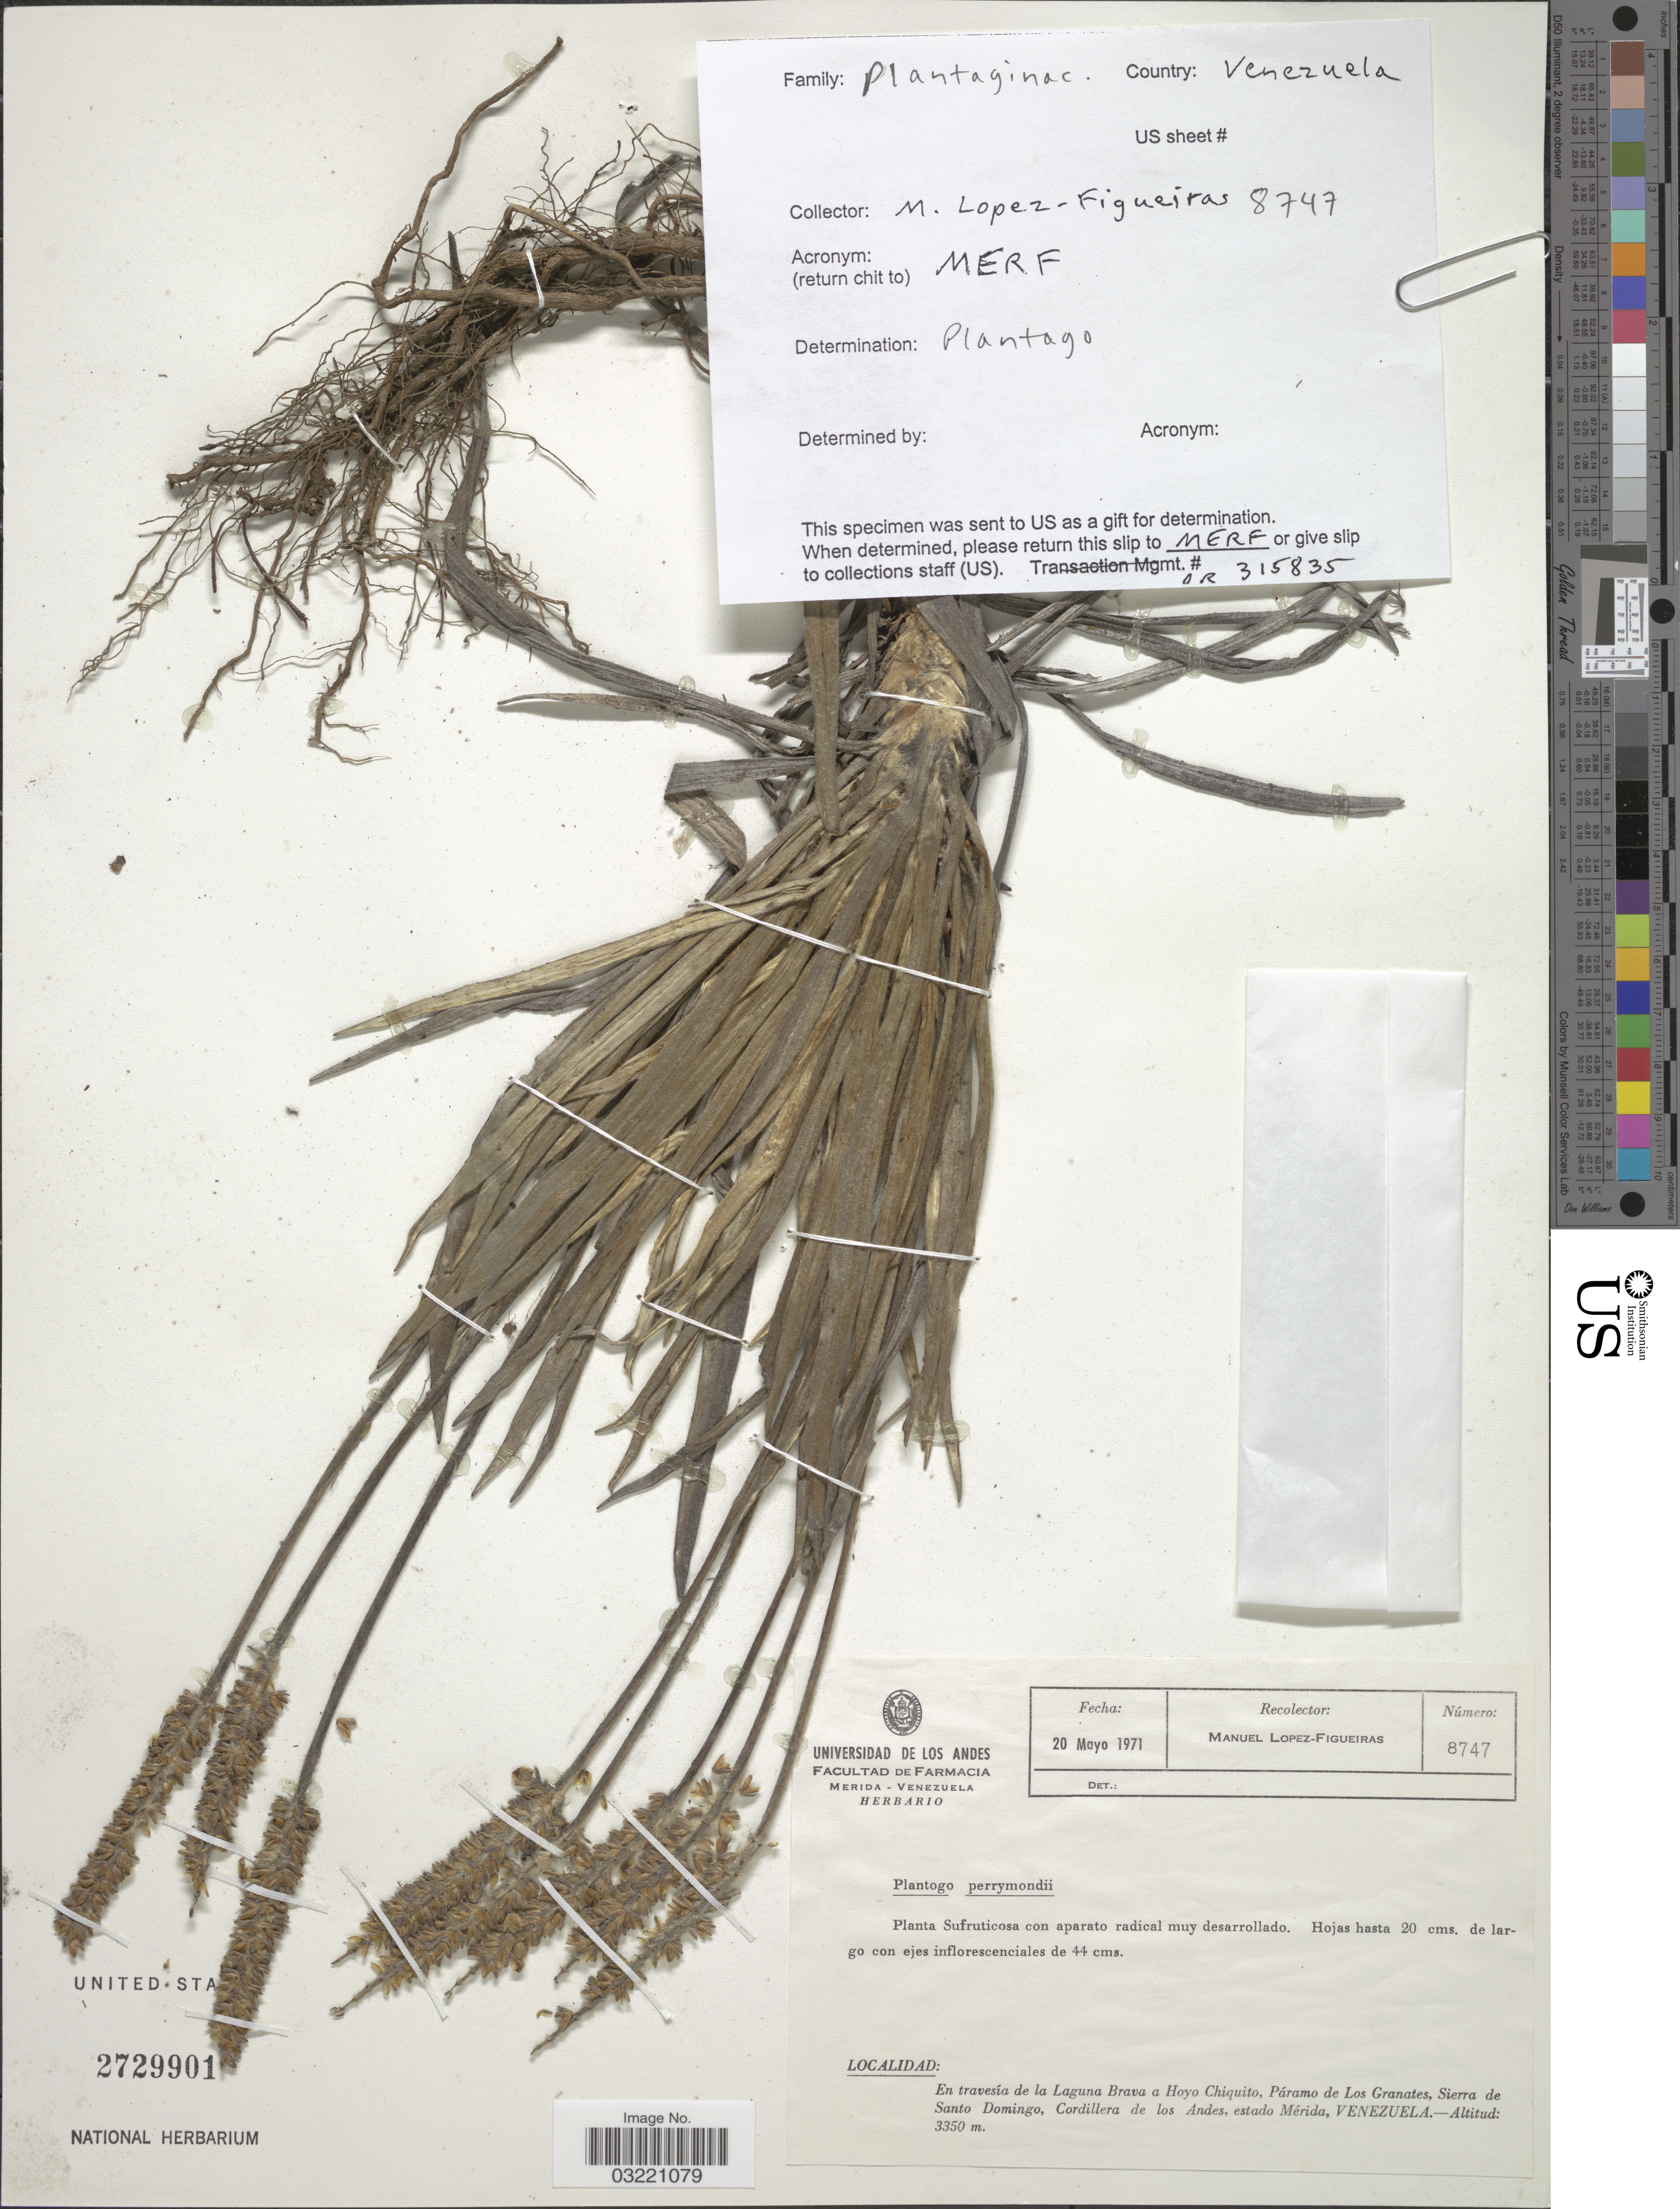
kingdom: Plantae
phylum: Tracheophyta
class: Magnoliopsida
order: Lamiales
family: Plantaginaceae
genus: Plantago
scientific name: Plantago perreymondii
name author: Barnéoud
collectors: M. López Figueiras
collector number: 8747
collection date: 1971-05-20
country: Venezuela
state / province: Mérida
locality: En travesía de la Laguna Brava a Hoyo Chiquito, Páramo de los Granates, Sierra de Santo Domingo, Cordillera de los Andes.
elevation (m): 3350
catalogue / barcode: US 2729901